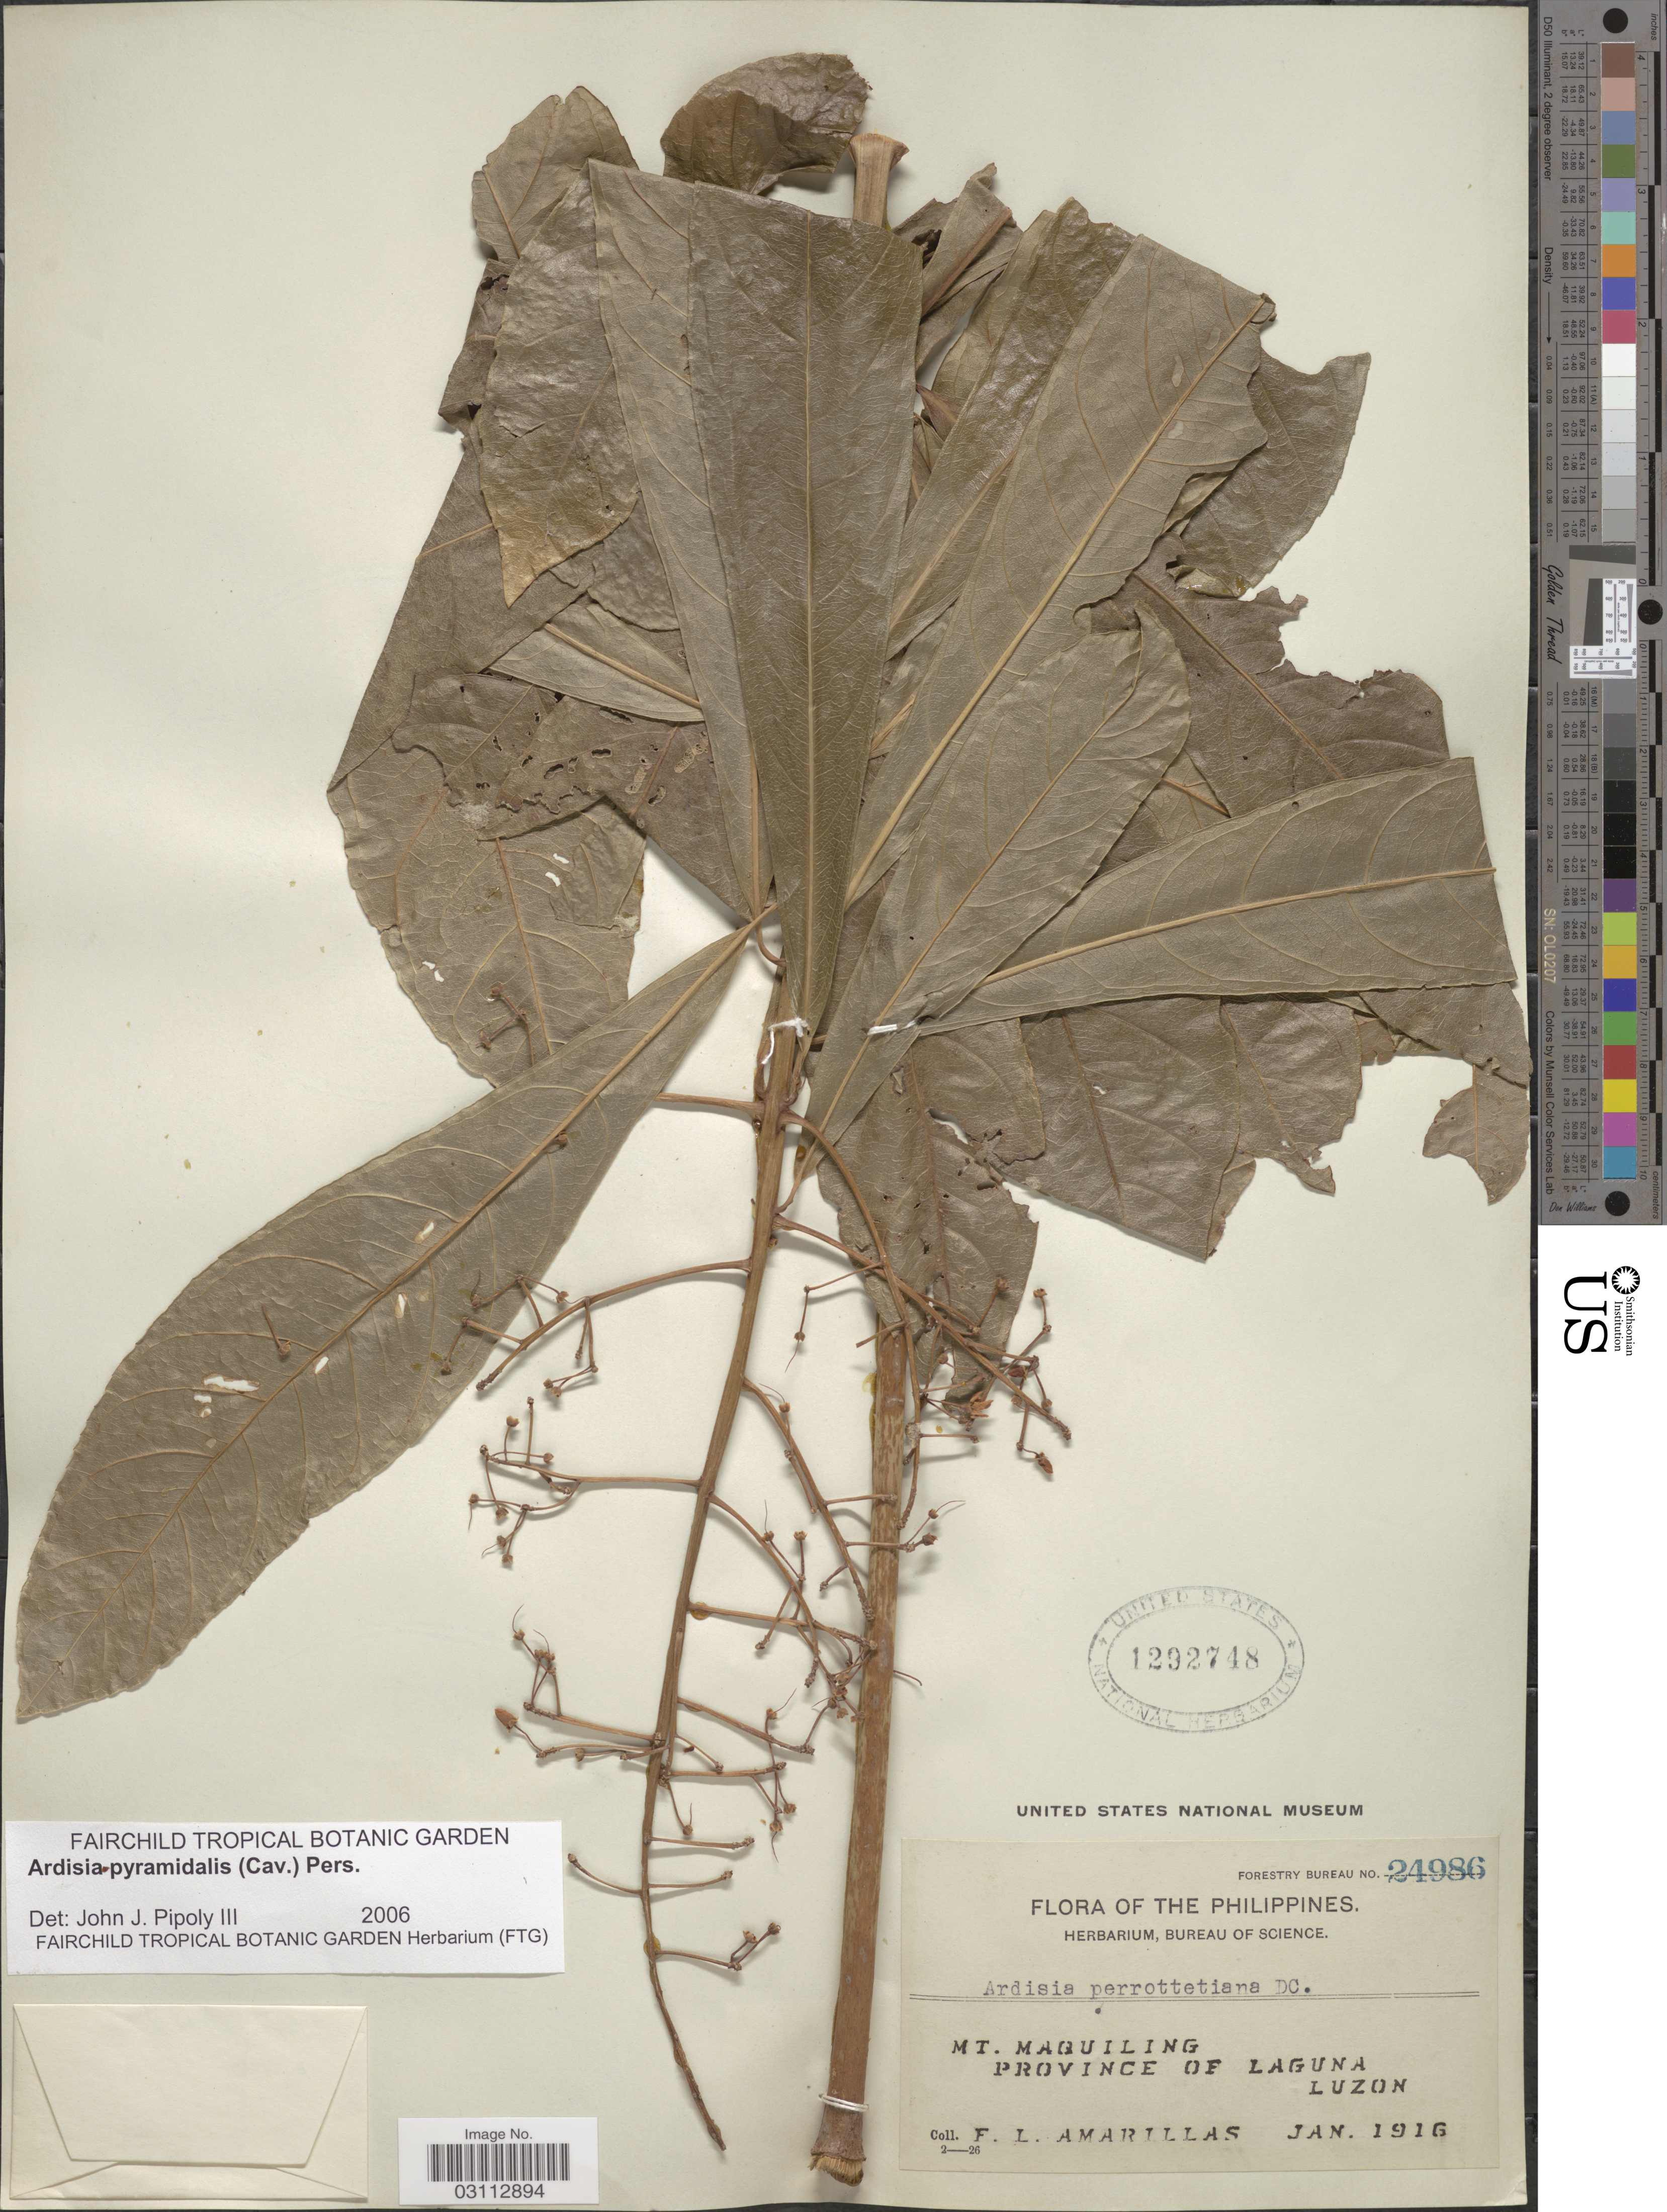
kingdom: Plantae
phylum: Tracheophyta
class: Magnoliopsida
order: Ericales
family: Primulaceae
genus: Ardisia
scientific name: Ardisia pyramidalis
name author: (Cav.) Pers.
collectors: F. Amarillas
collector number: Forestry Bureau 24986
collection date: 1916-01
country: Philippines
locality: Mt. Maquiling. Province of Laguna. Luzon.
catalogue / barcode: US 1292748